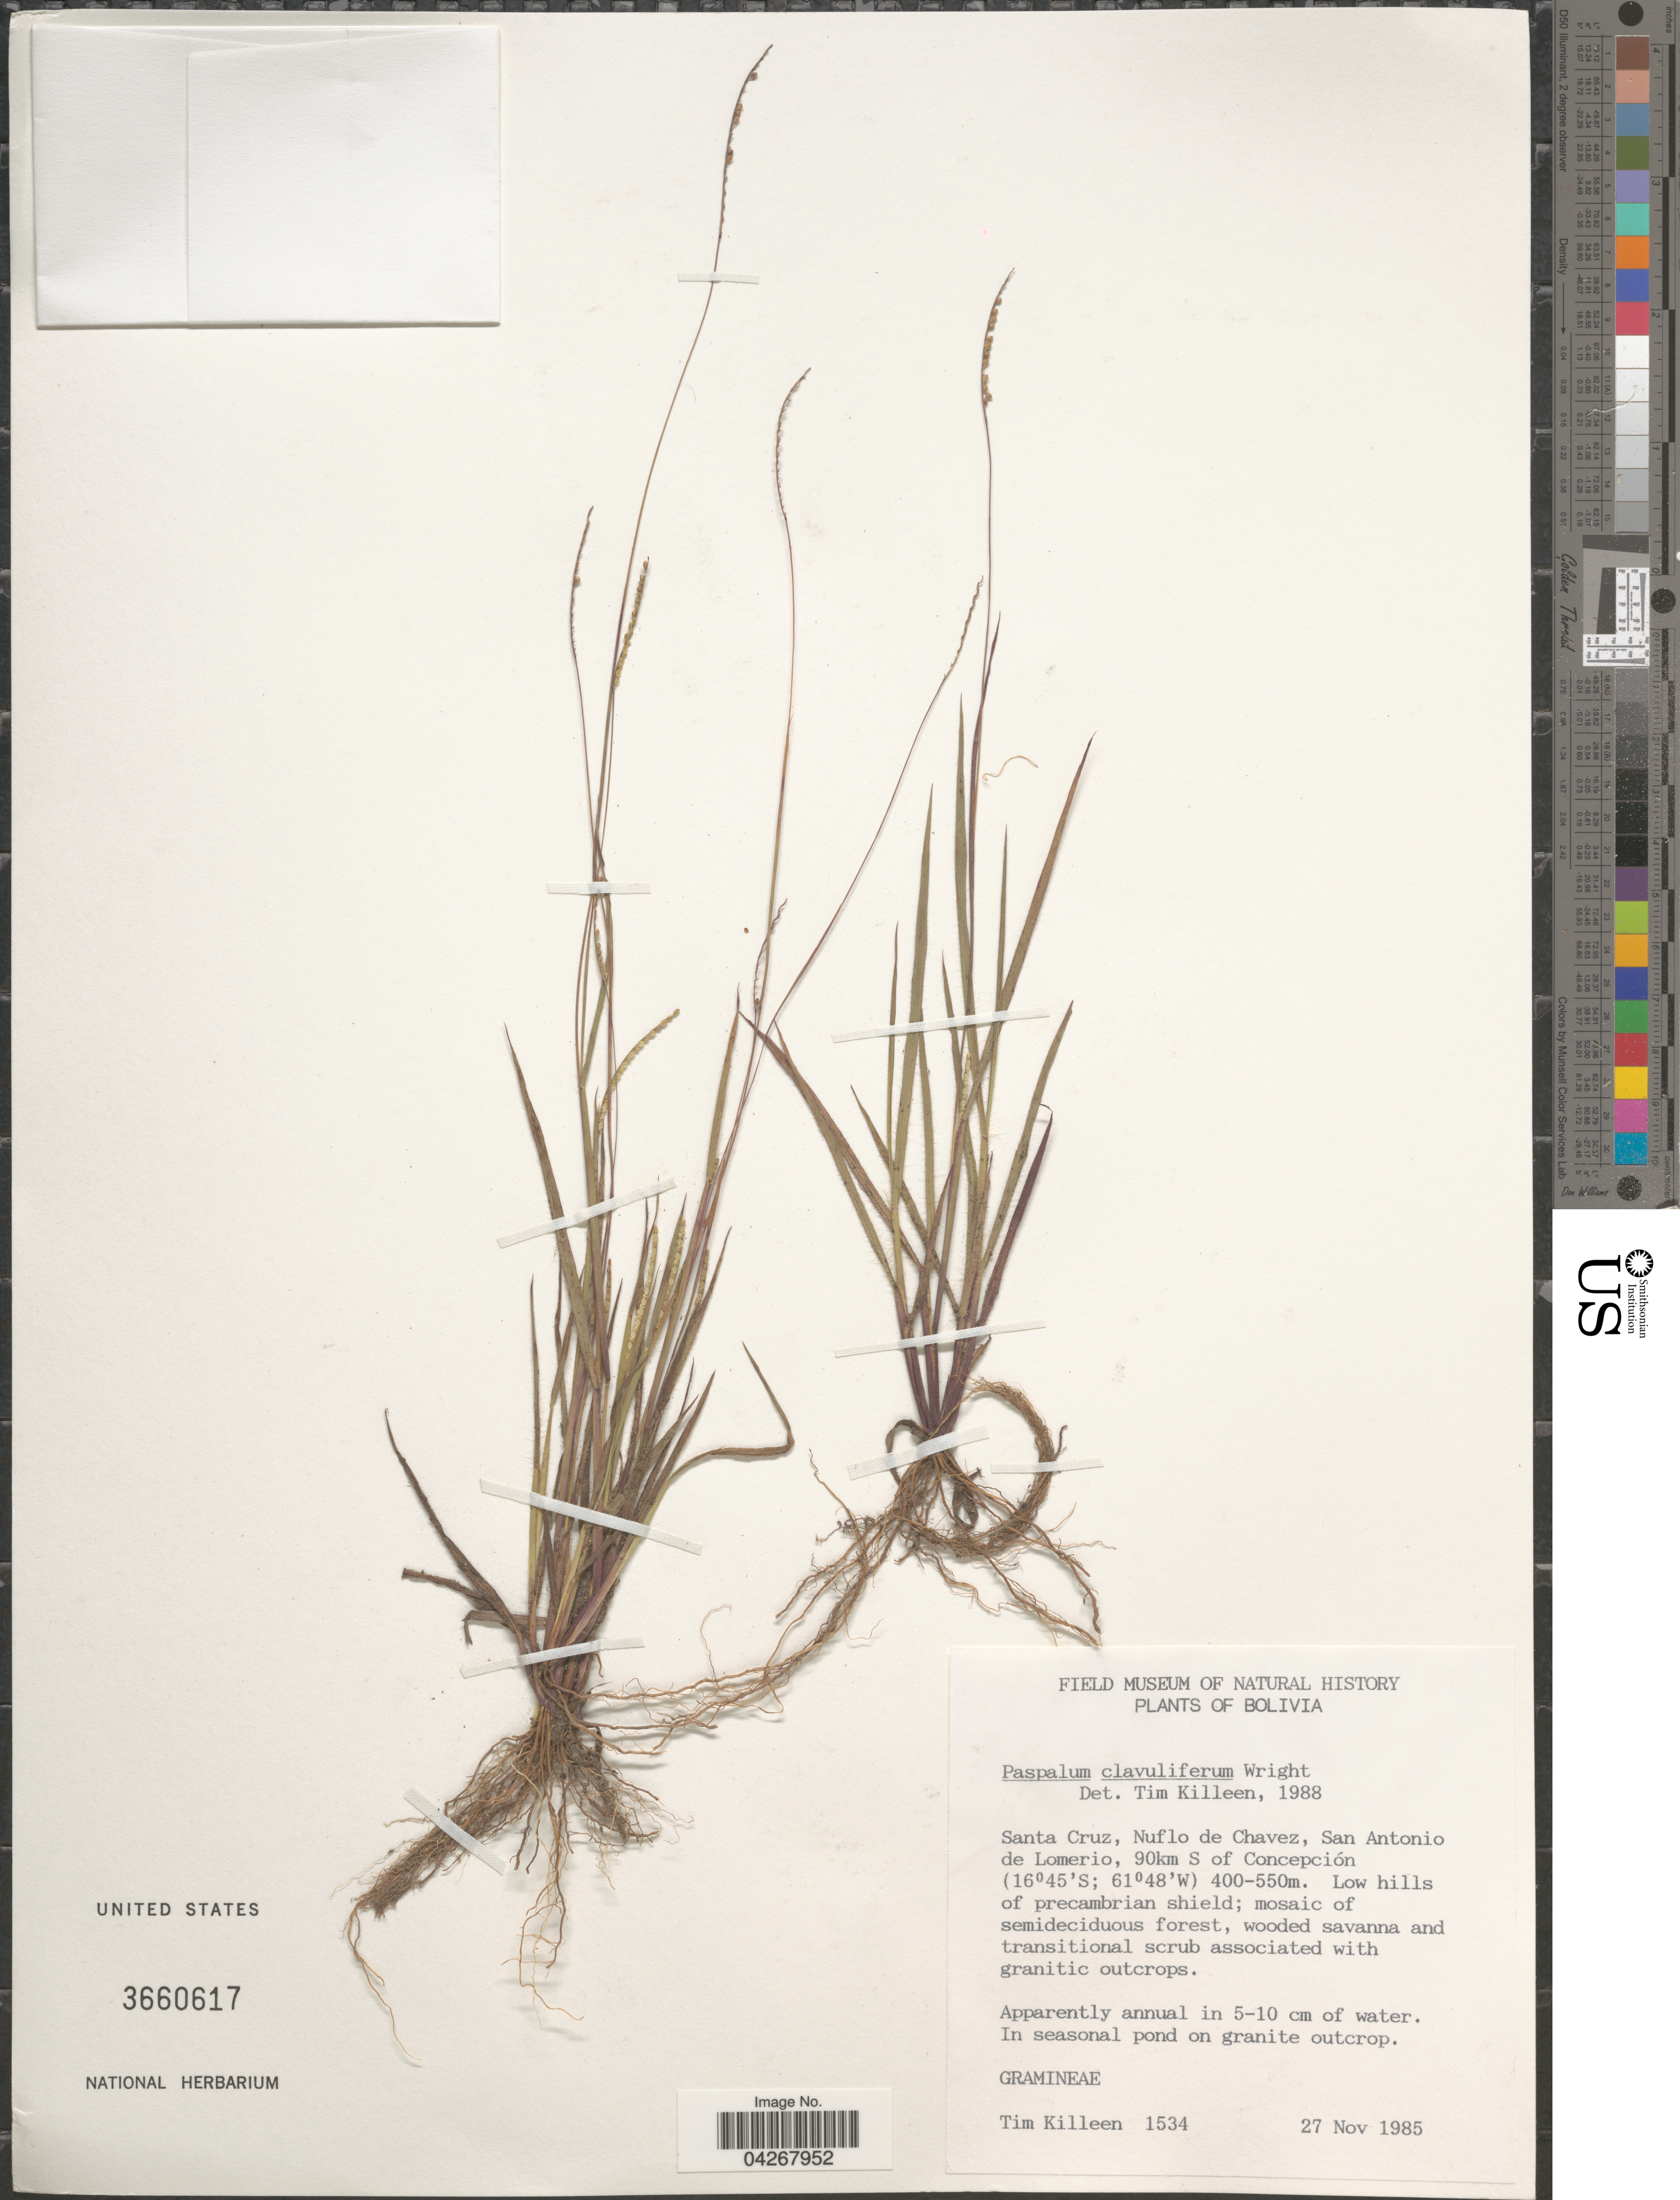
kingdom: Plantae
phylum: Tracheophyta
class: Liliopsida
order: Poales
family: Poaceae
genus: Paspalum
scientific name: Paspalum clavuliferum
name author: C. Wright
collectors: T. J. Killeen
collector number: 1534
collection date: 1985-11-27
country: Bolivia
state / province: Santa Cruz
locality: Nuflo de Chavez, San Antonio de Lomerio, 90km S of Concepción. In seasonal pond on granite outcrop.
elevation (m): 400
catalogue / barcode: US 3660617